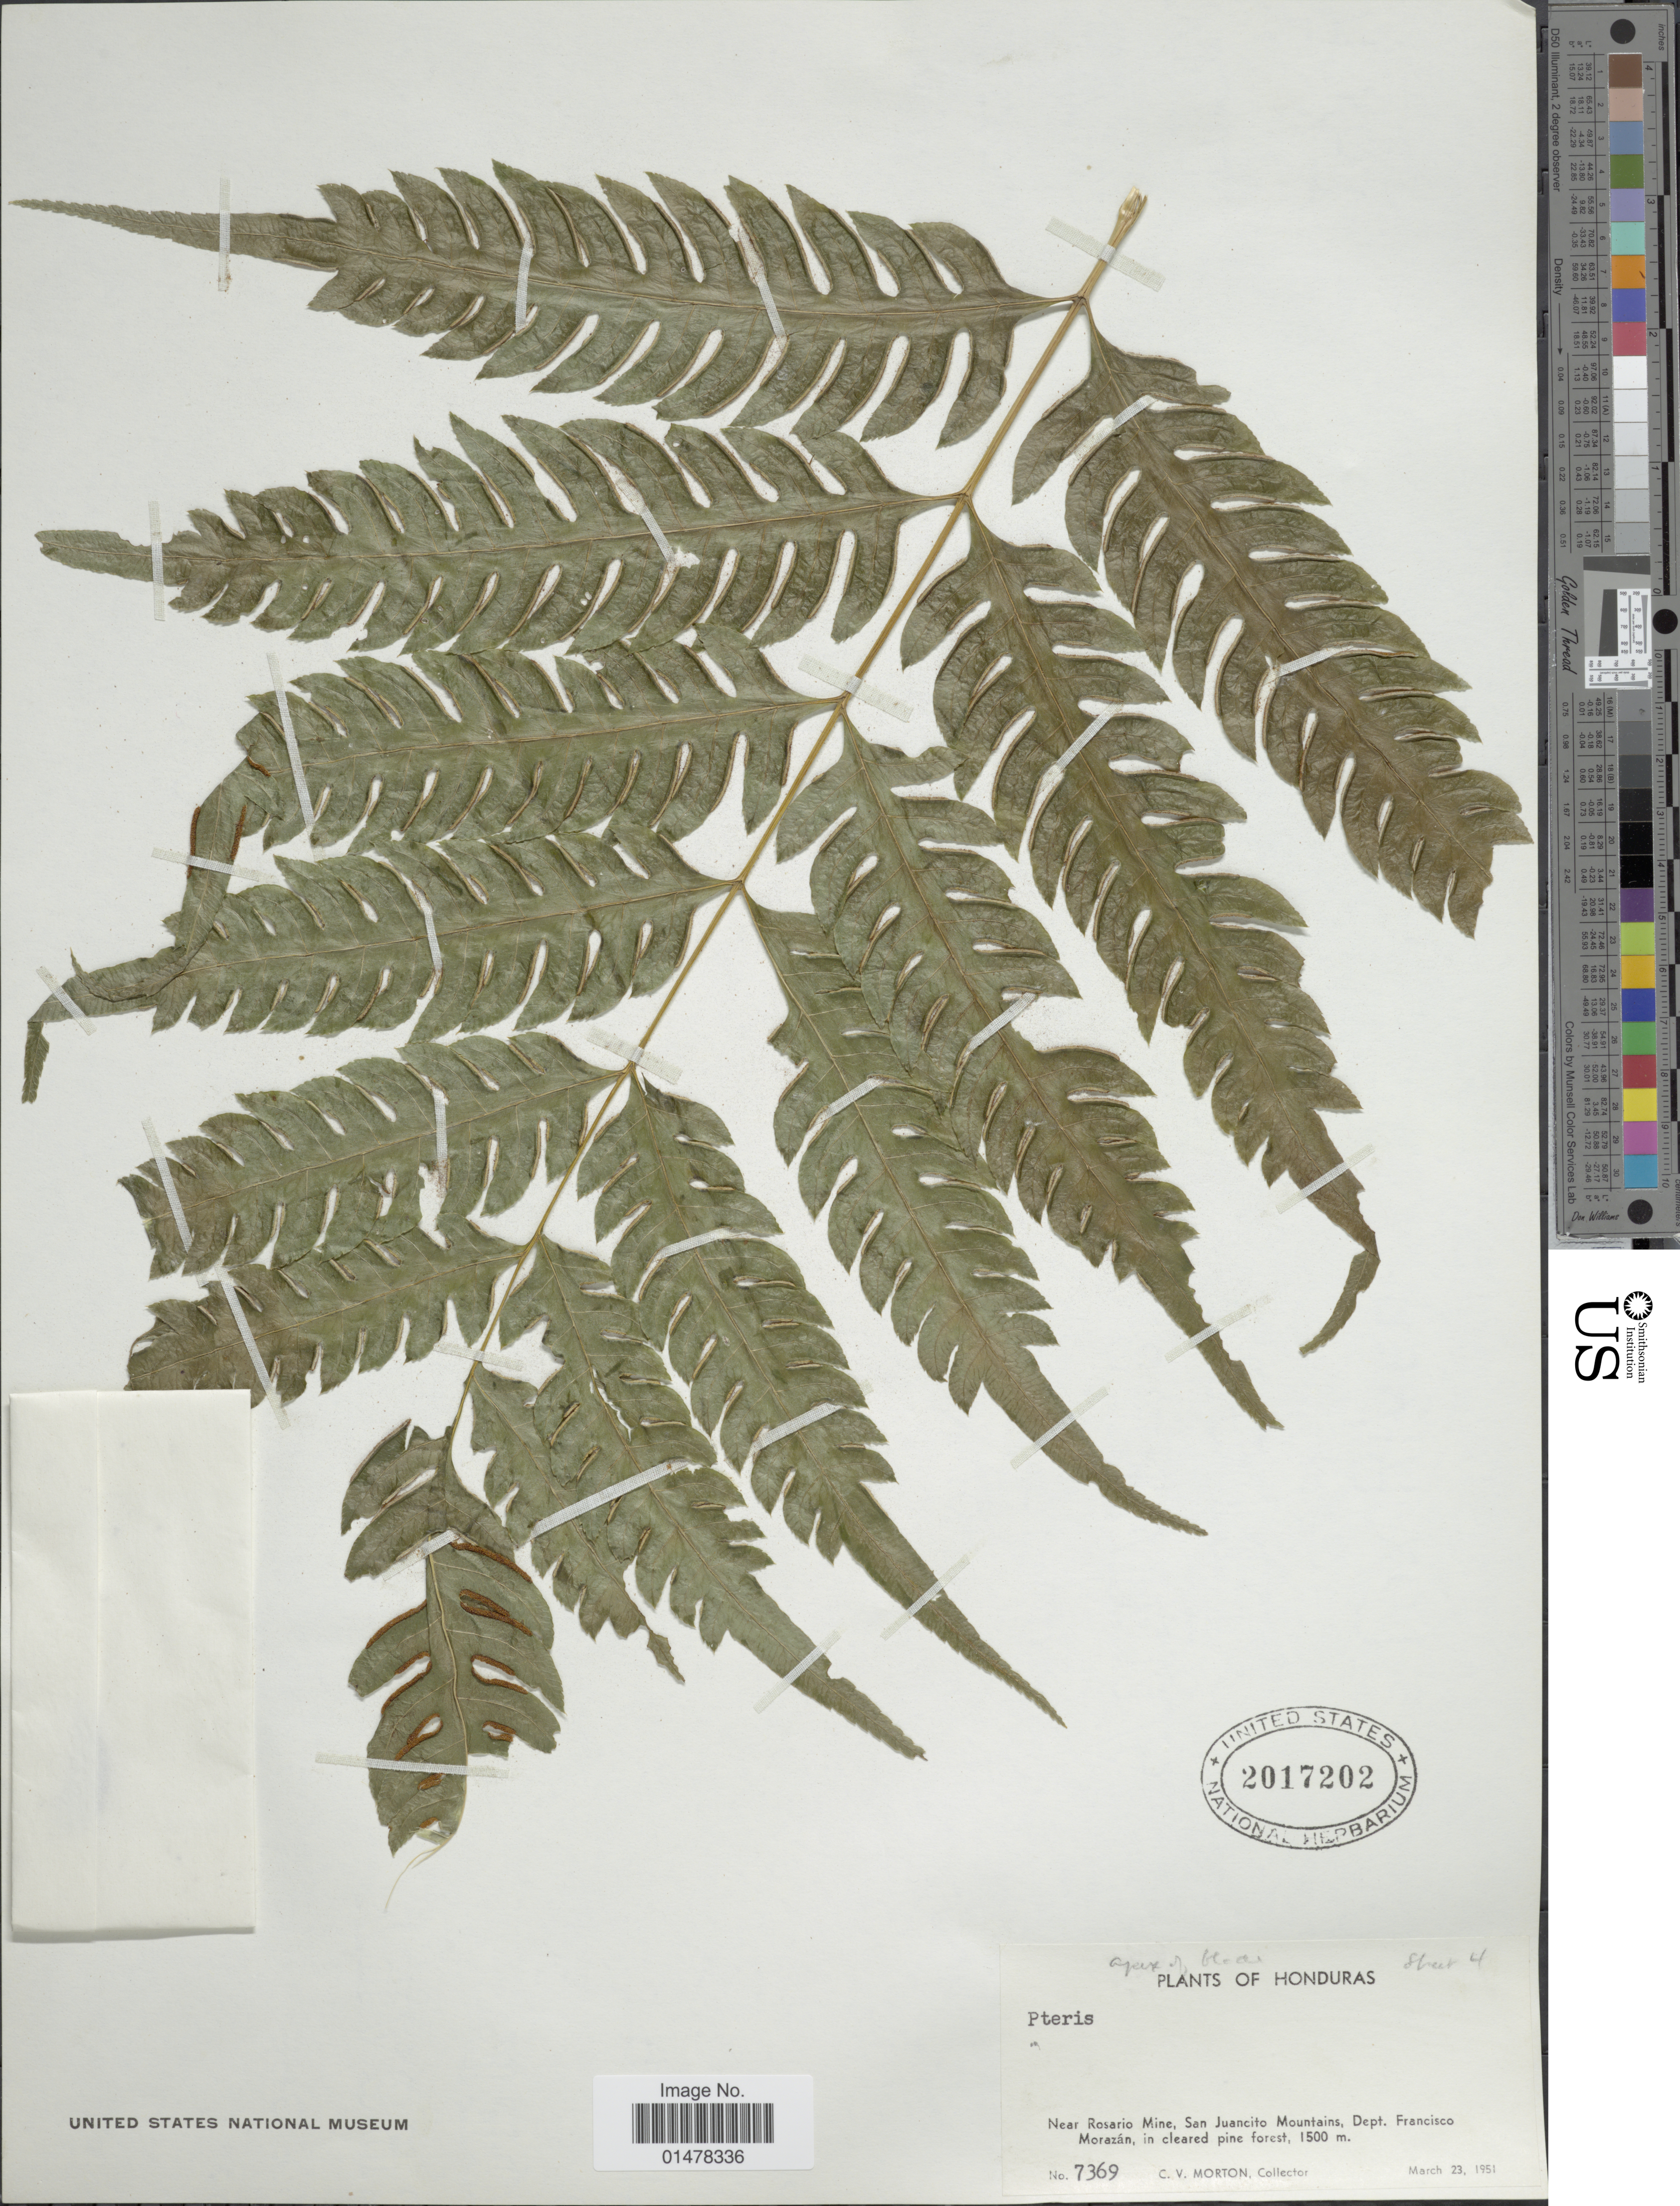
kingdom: Plantae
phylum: Tracheophyta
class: Polypodiopsida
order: Polypodiales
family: Pteridaceae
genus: Pteris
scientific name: Pteris sp.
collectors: C. V. Morton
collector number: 7369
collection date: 1951-03-23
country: Honduras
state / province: Fco. Morazán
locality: Plants of Honduras, Near Rosario Mine, San Juancito Mountains, dept. Francisco Morazan, in cleared pine forest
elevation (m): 1500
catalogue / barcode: US 2017202